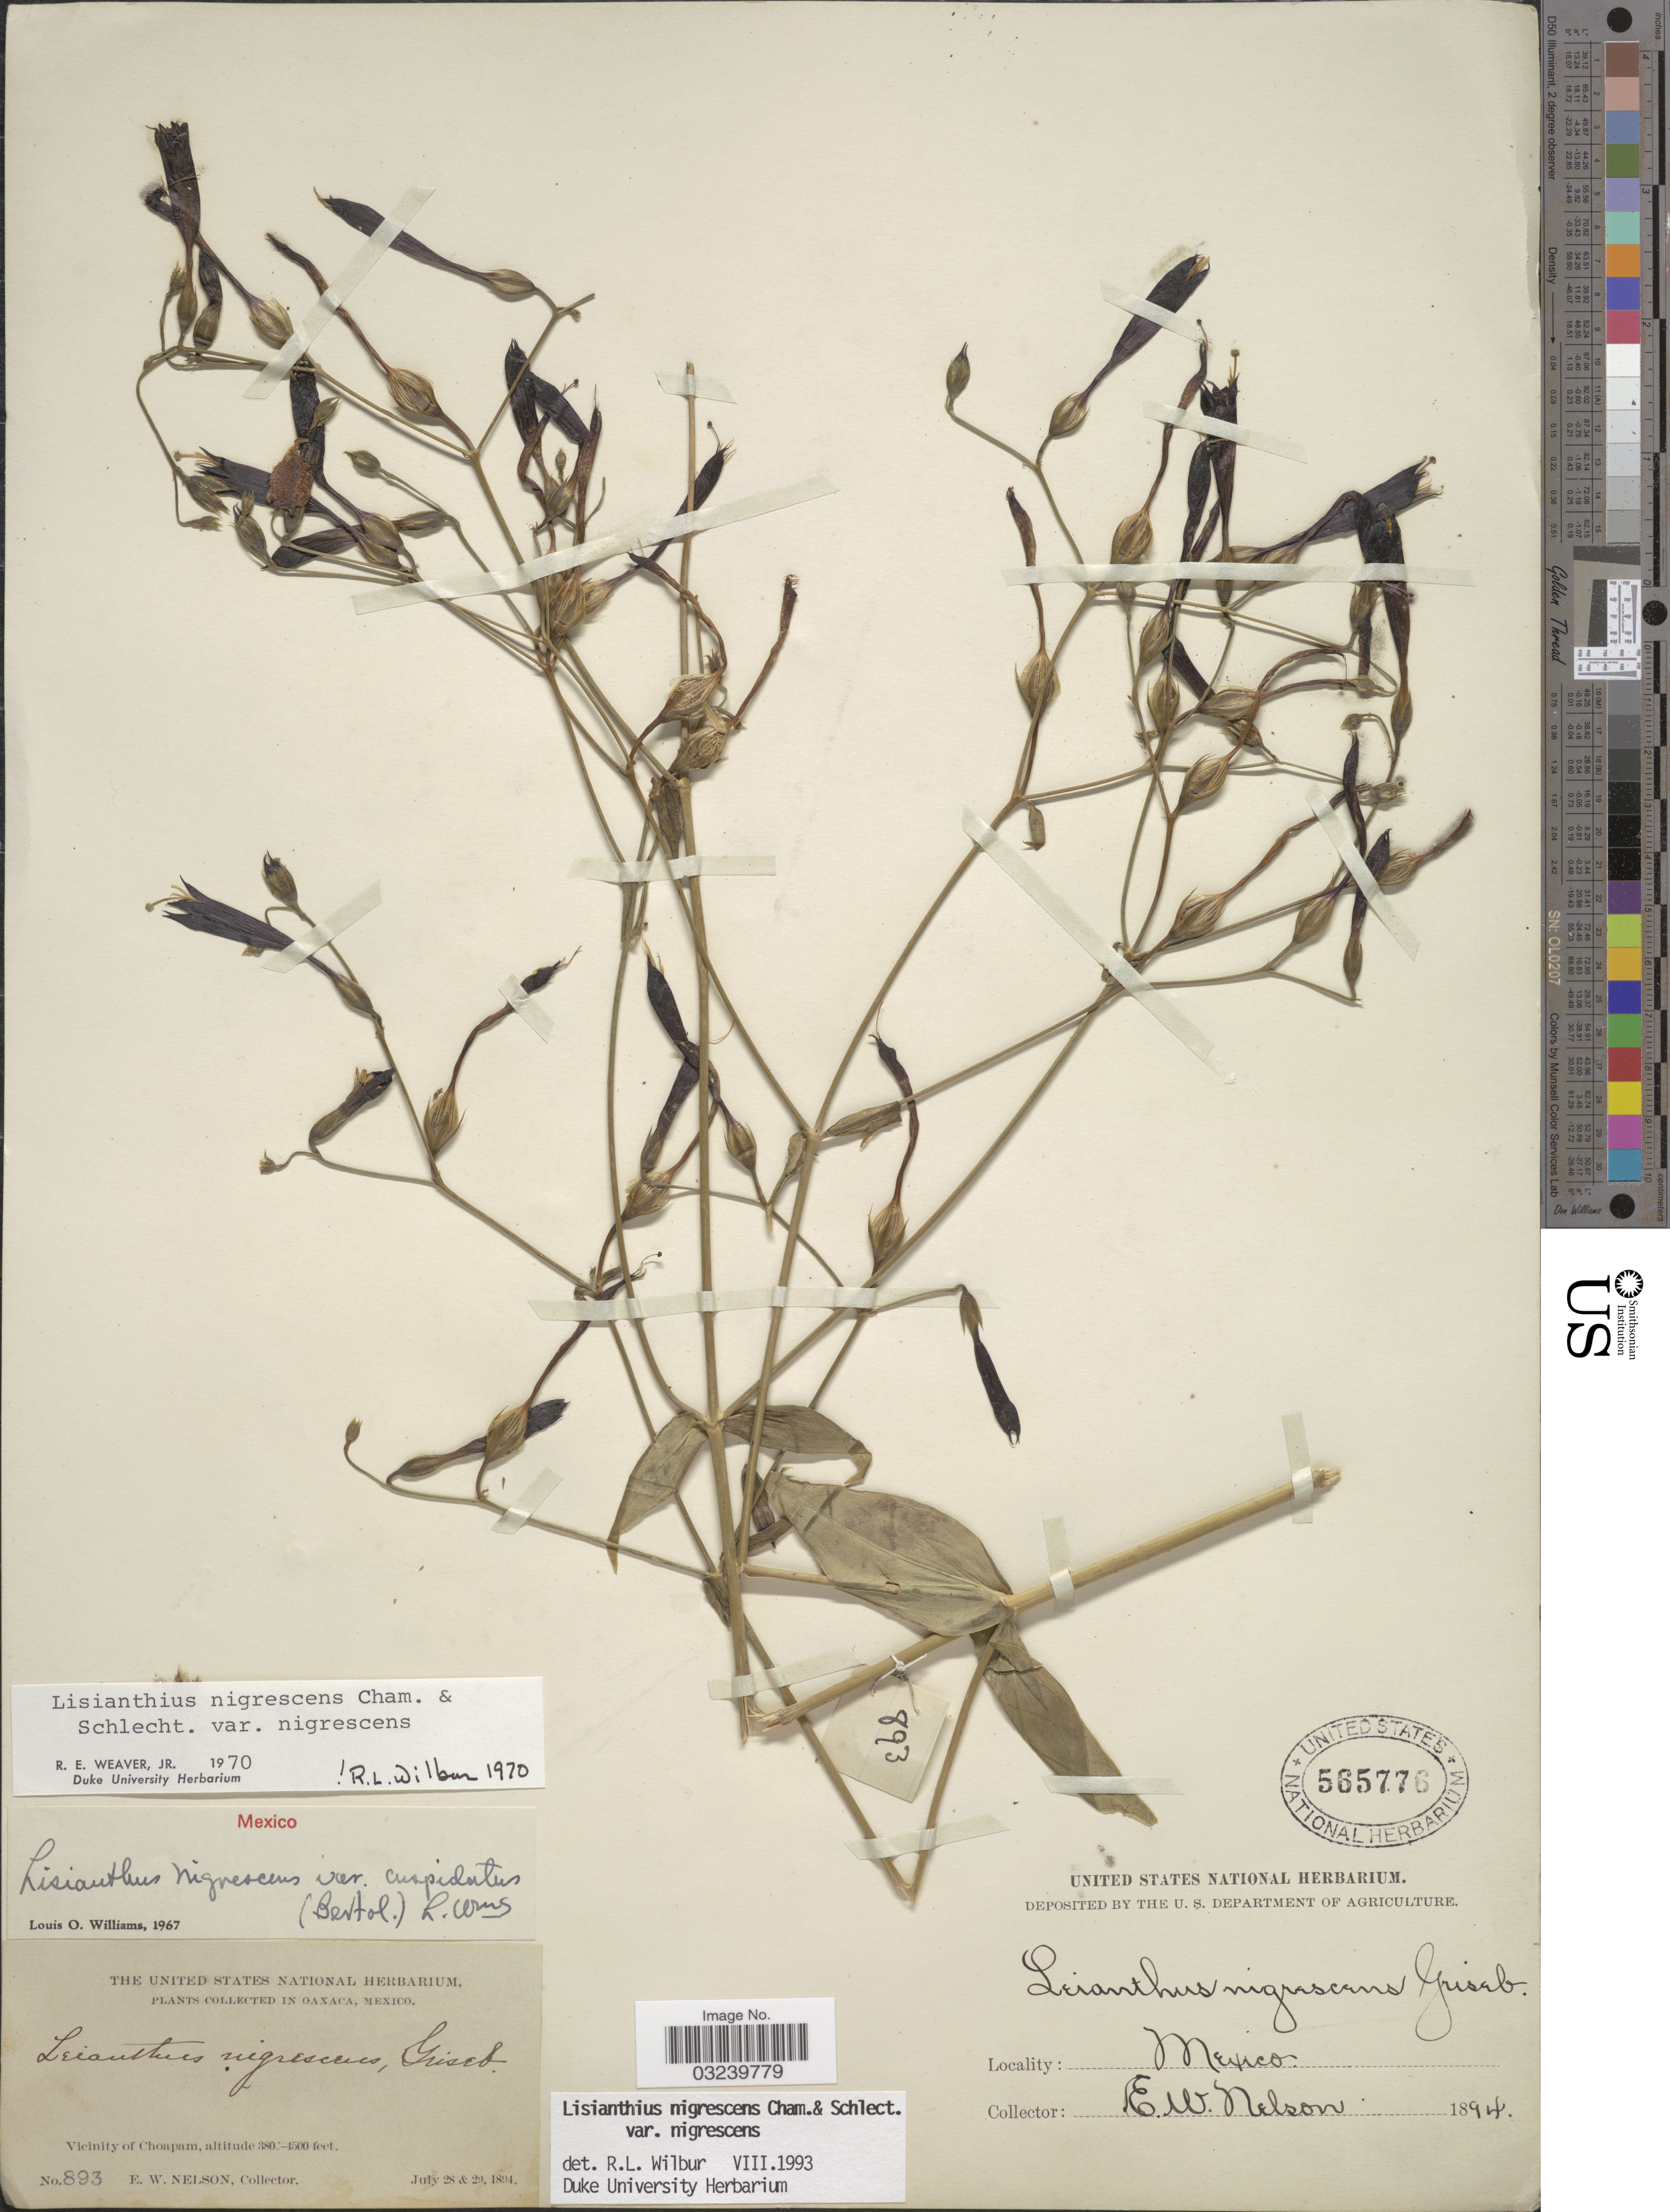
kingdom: Plantae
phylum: Tracheophyta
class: Magnoliopsida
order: Gentianales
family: Gentianaceae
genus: Lisianthius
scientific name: Lisianthius nigrescens var. nigrescens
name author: Schltdl. & Cham.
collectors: E. W. Nelson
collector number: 893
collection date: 1894-07-28/1894-07-29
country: Mexico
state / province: Oaxaca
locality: Vicinity of Choapam.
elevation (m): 1158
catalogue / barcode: US 565776